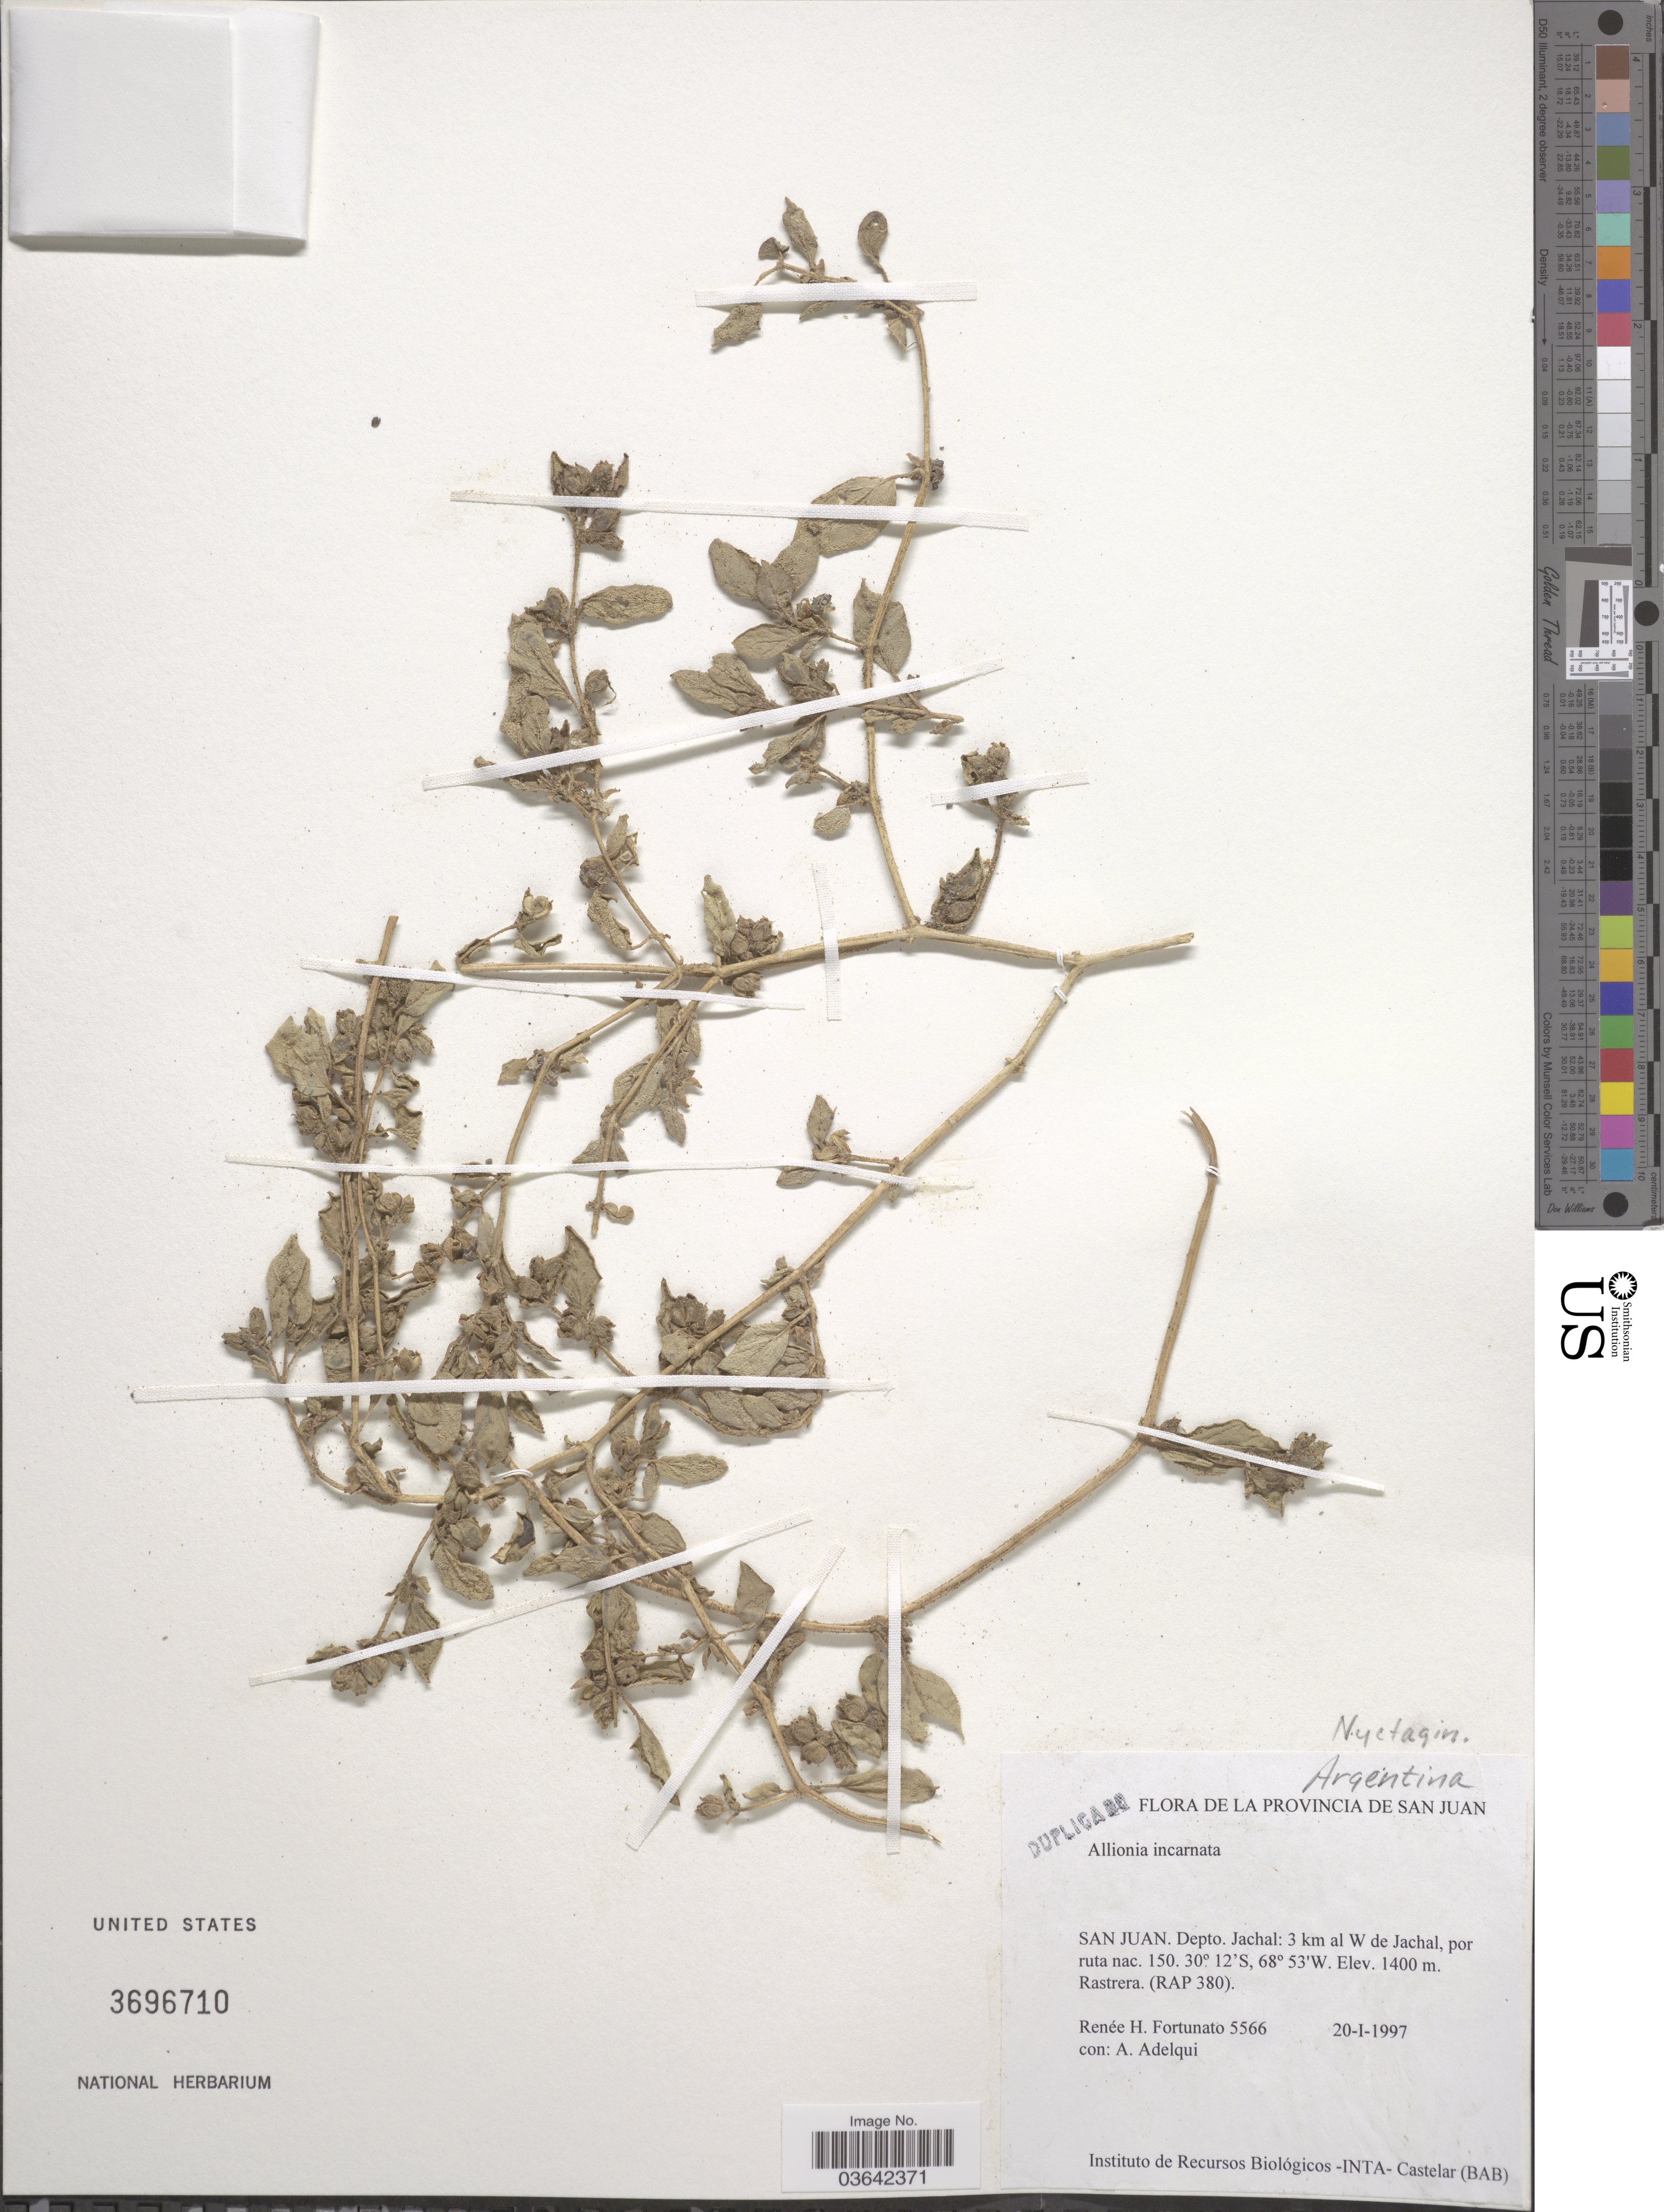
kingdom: Plantae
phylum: Tracheophyta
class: Magnoliopsida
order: Caryophyllales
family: Nyctaginaceae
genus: Allionia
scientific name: Allionia incarnata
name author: L.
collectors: R. H. Fortunato & A. Adelqui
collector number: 5566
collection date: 1997-01-20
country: Argentina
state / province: San Juan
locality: San Juan. Depto. Jachal: 3 km al W de Jachal, por ruta nac. 150.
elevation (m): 1400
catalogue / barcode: US 3696710